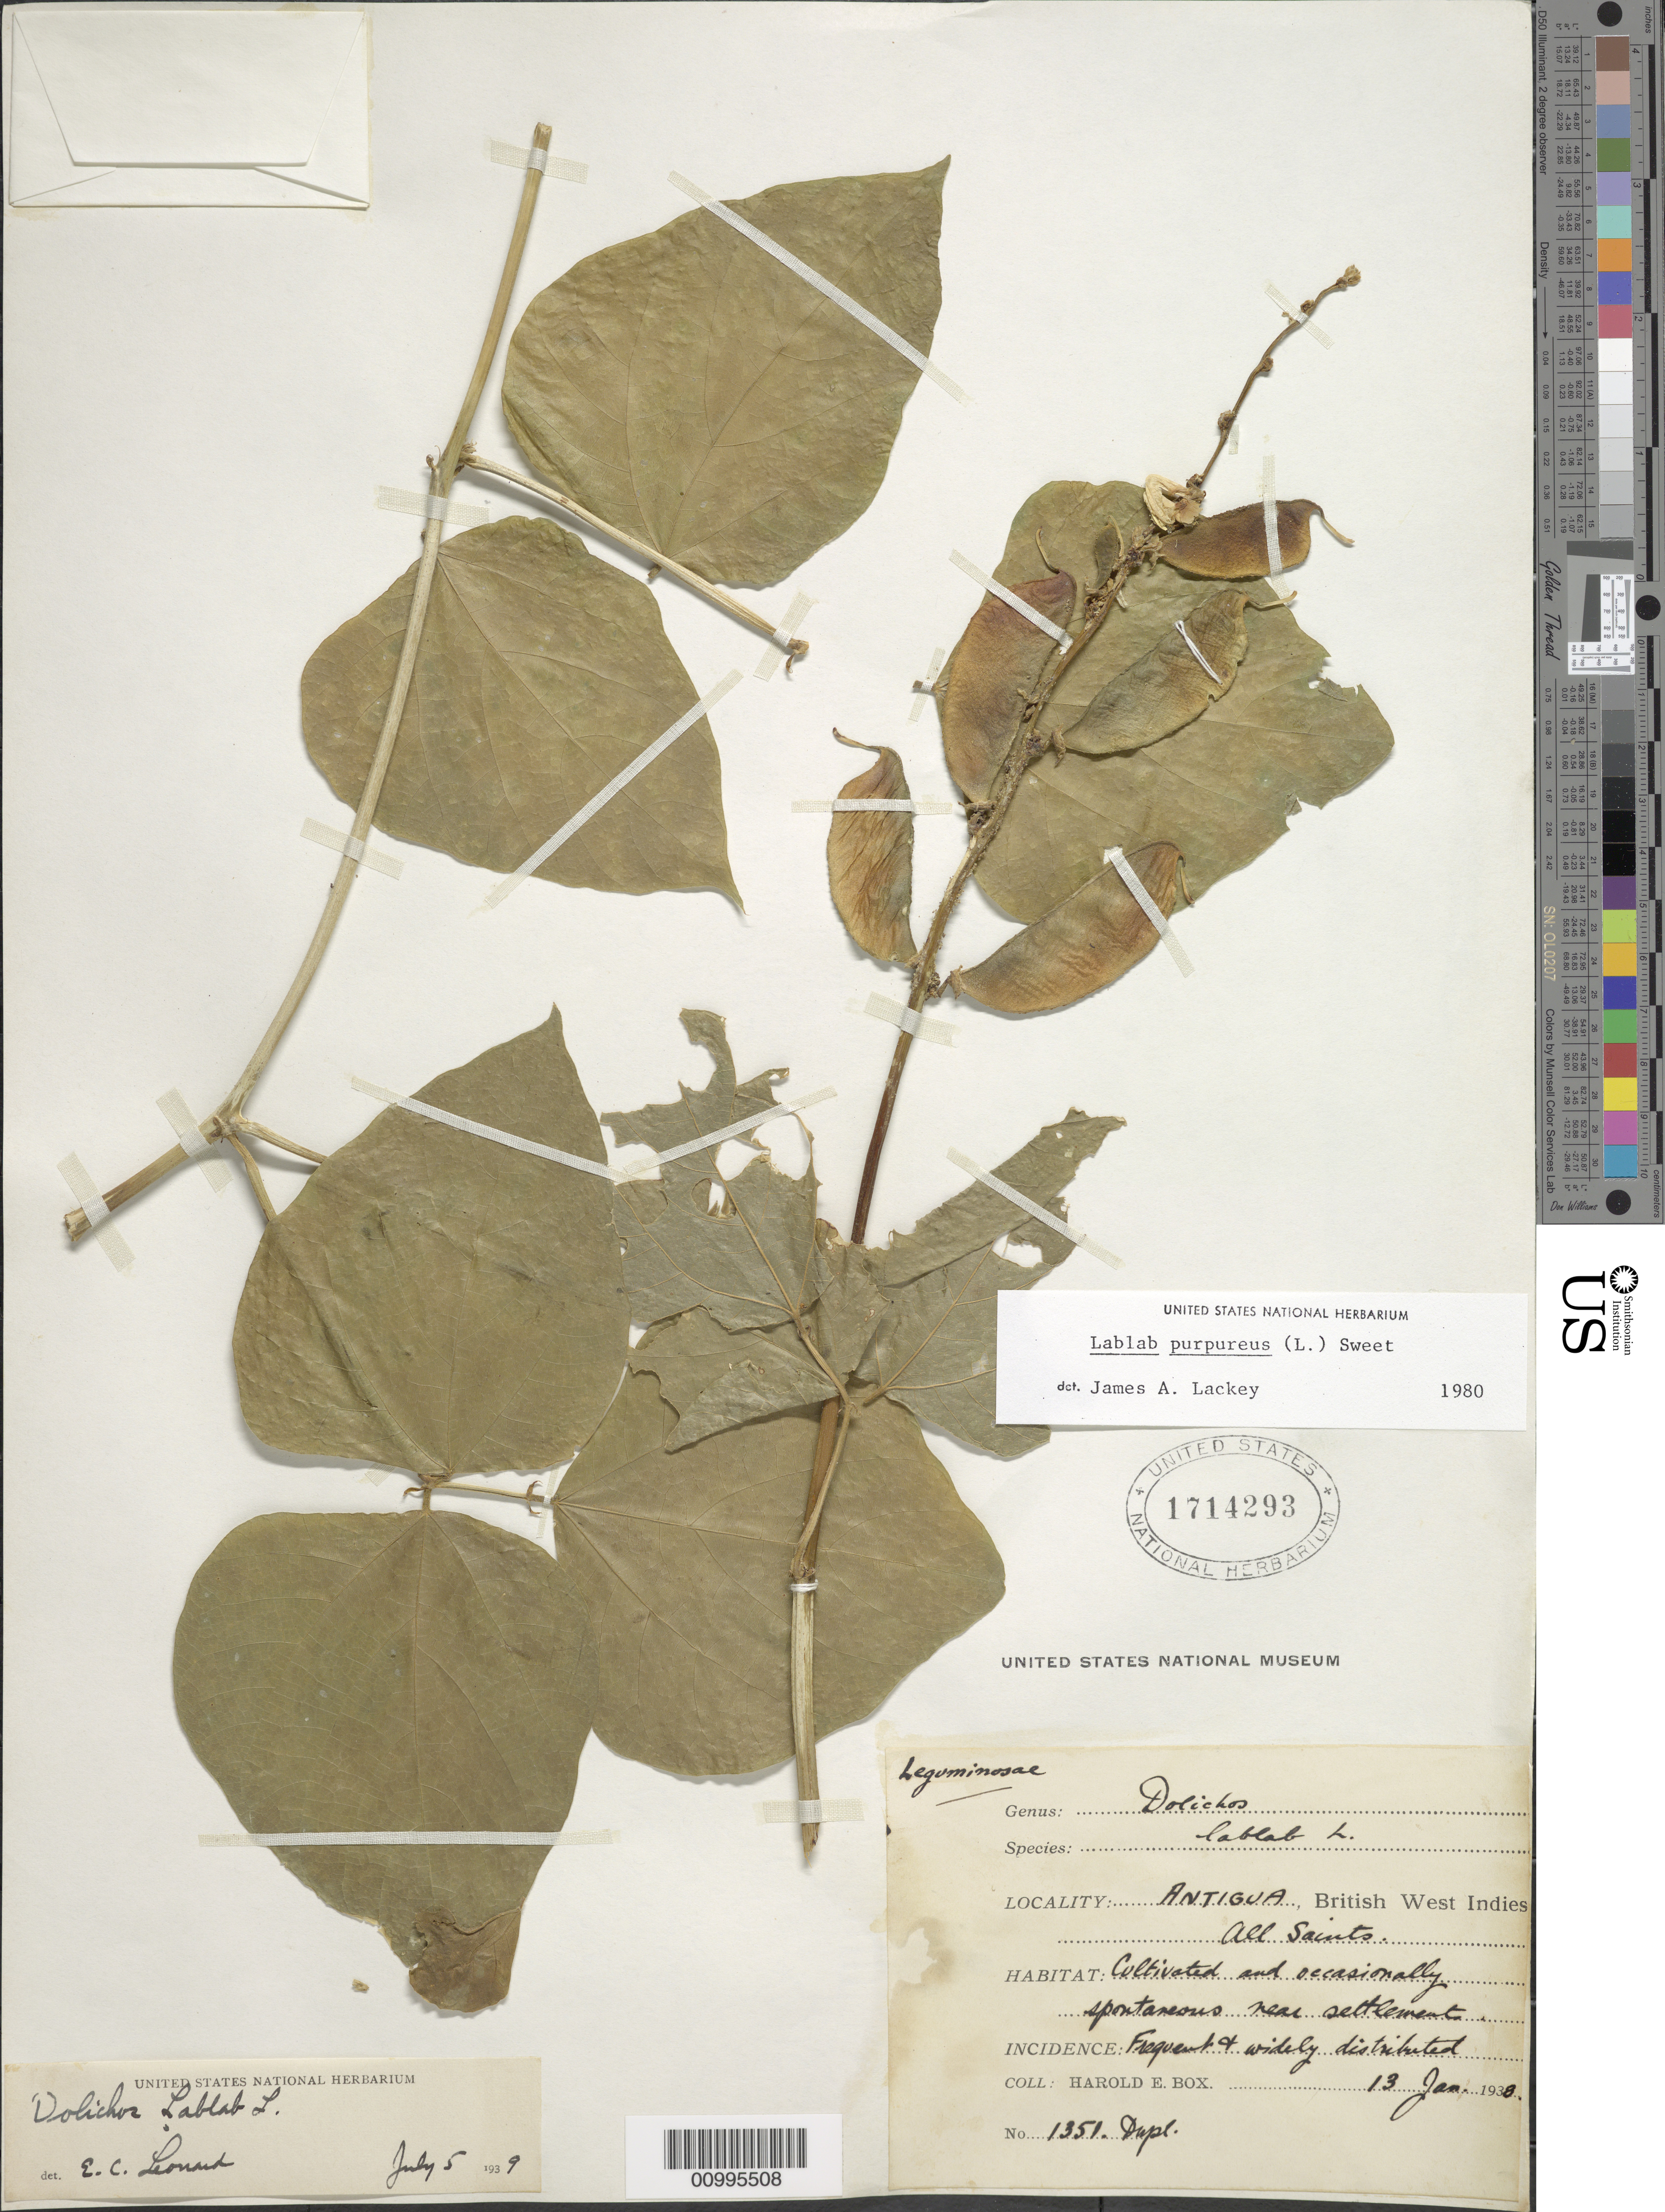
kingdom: Plantae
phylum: Tracheophyta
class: Magnoliopsida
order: Fabales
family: Fabaceae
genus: Lablab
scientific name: Lablab purpureus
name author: (L.) Sweet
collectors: H. E. Box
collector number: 1351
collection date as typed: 13 Jan 1938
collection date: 1938-01-13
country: Antigua and Barbuda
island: Leeward Is.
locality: Occasionally spontaneous near settlement. Frequent and widely distributed.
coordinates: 0 N, 0 E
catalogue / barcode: US 1714293